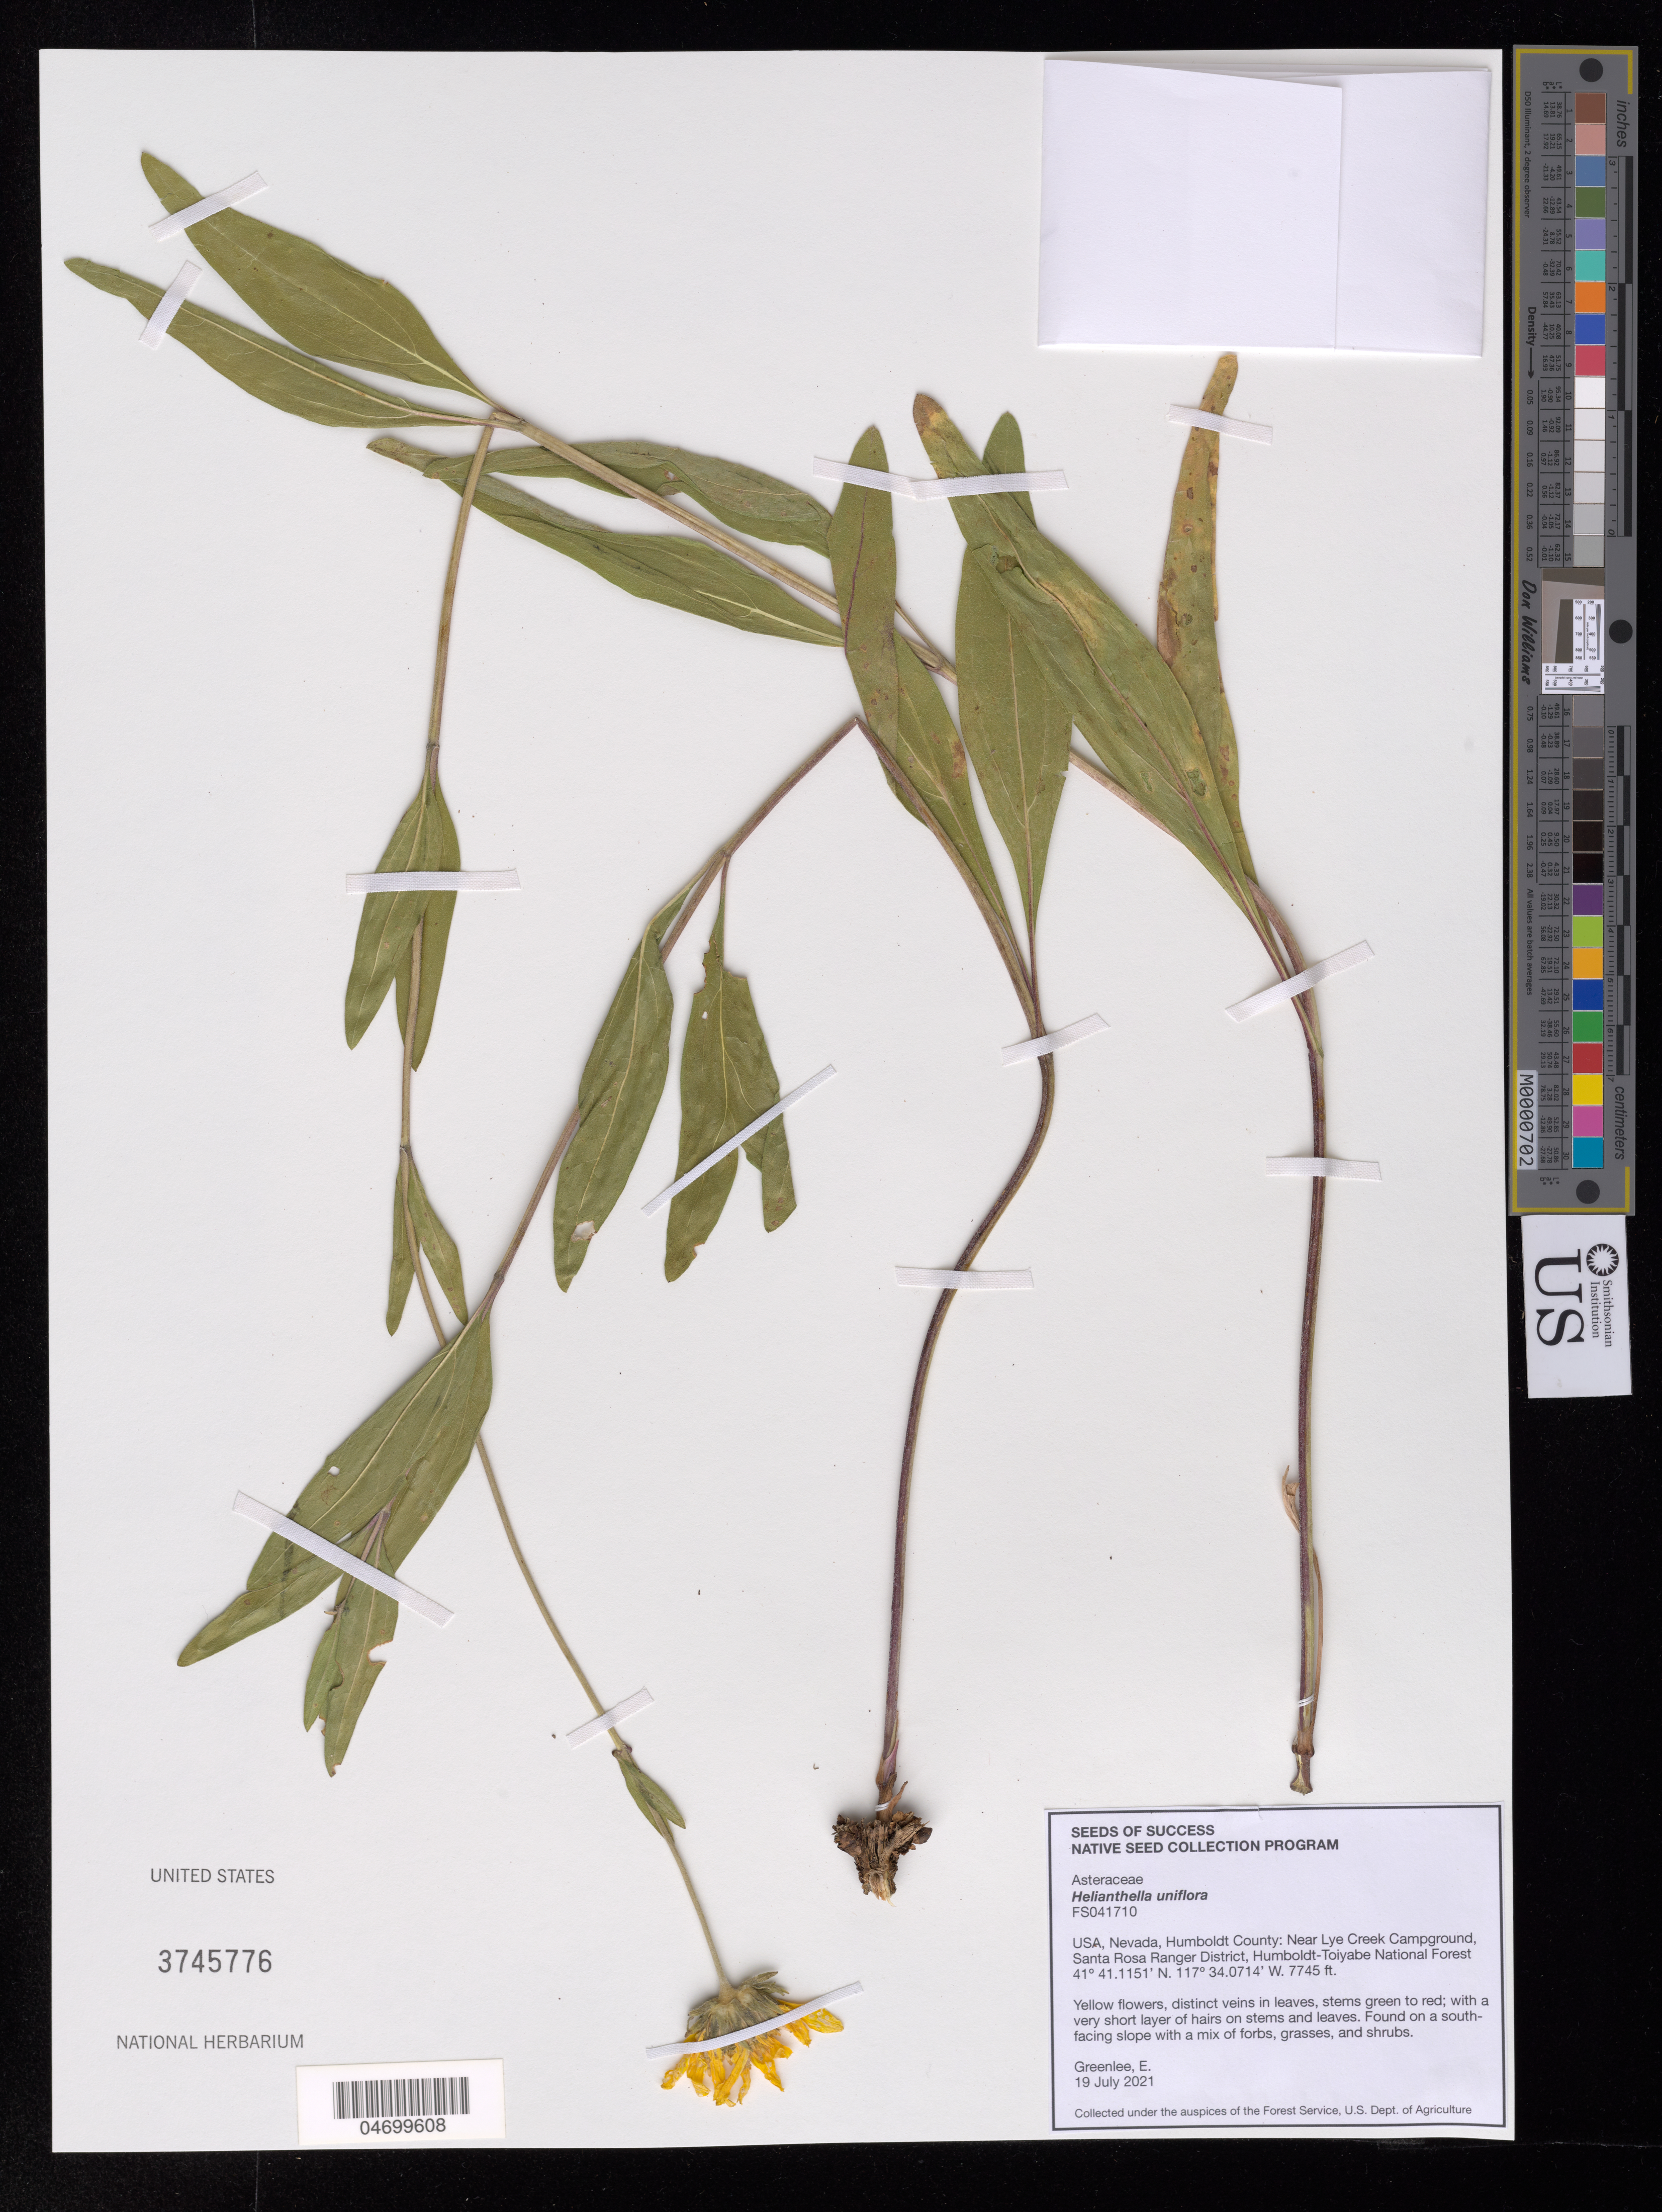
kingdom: Plantae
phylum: Tracheophyta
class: Magnoliopsida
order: Asterales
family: Asteraceae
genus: Helianthella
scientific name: Helianthella uniflora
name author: Torr. & A. Gray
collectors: E. Greenlee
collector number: FS041710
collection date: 2021-07-19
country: United States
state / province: Nevada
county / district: Humboldt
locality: Near Lye Creek Campground, Santa Rosa Ranger District. Humboldt-Toiyabe National Forest.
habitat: South-facing slope with a mix of forbs, grasses, and shrubs.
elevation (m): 2361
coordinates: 41 41.1151 N, 117 34.0714 W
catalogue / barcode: US 3745776